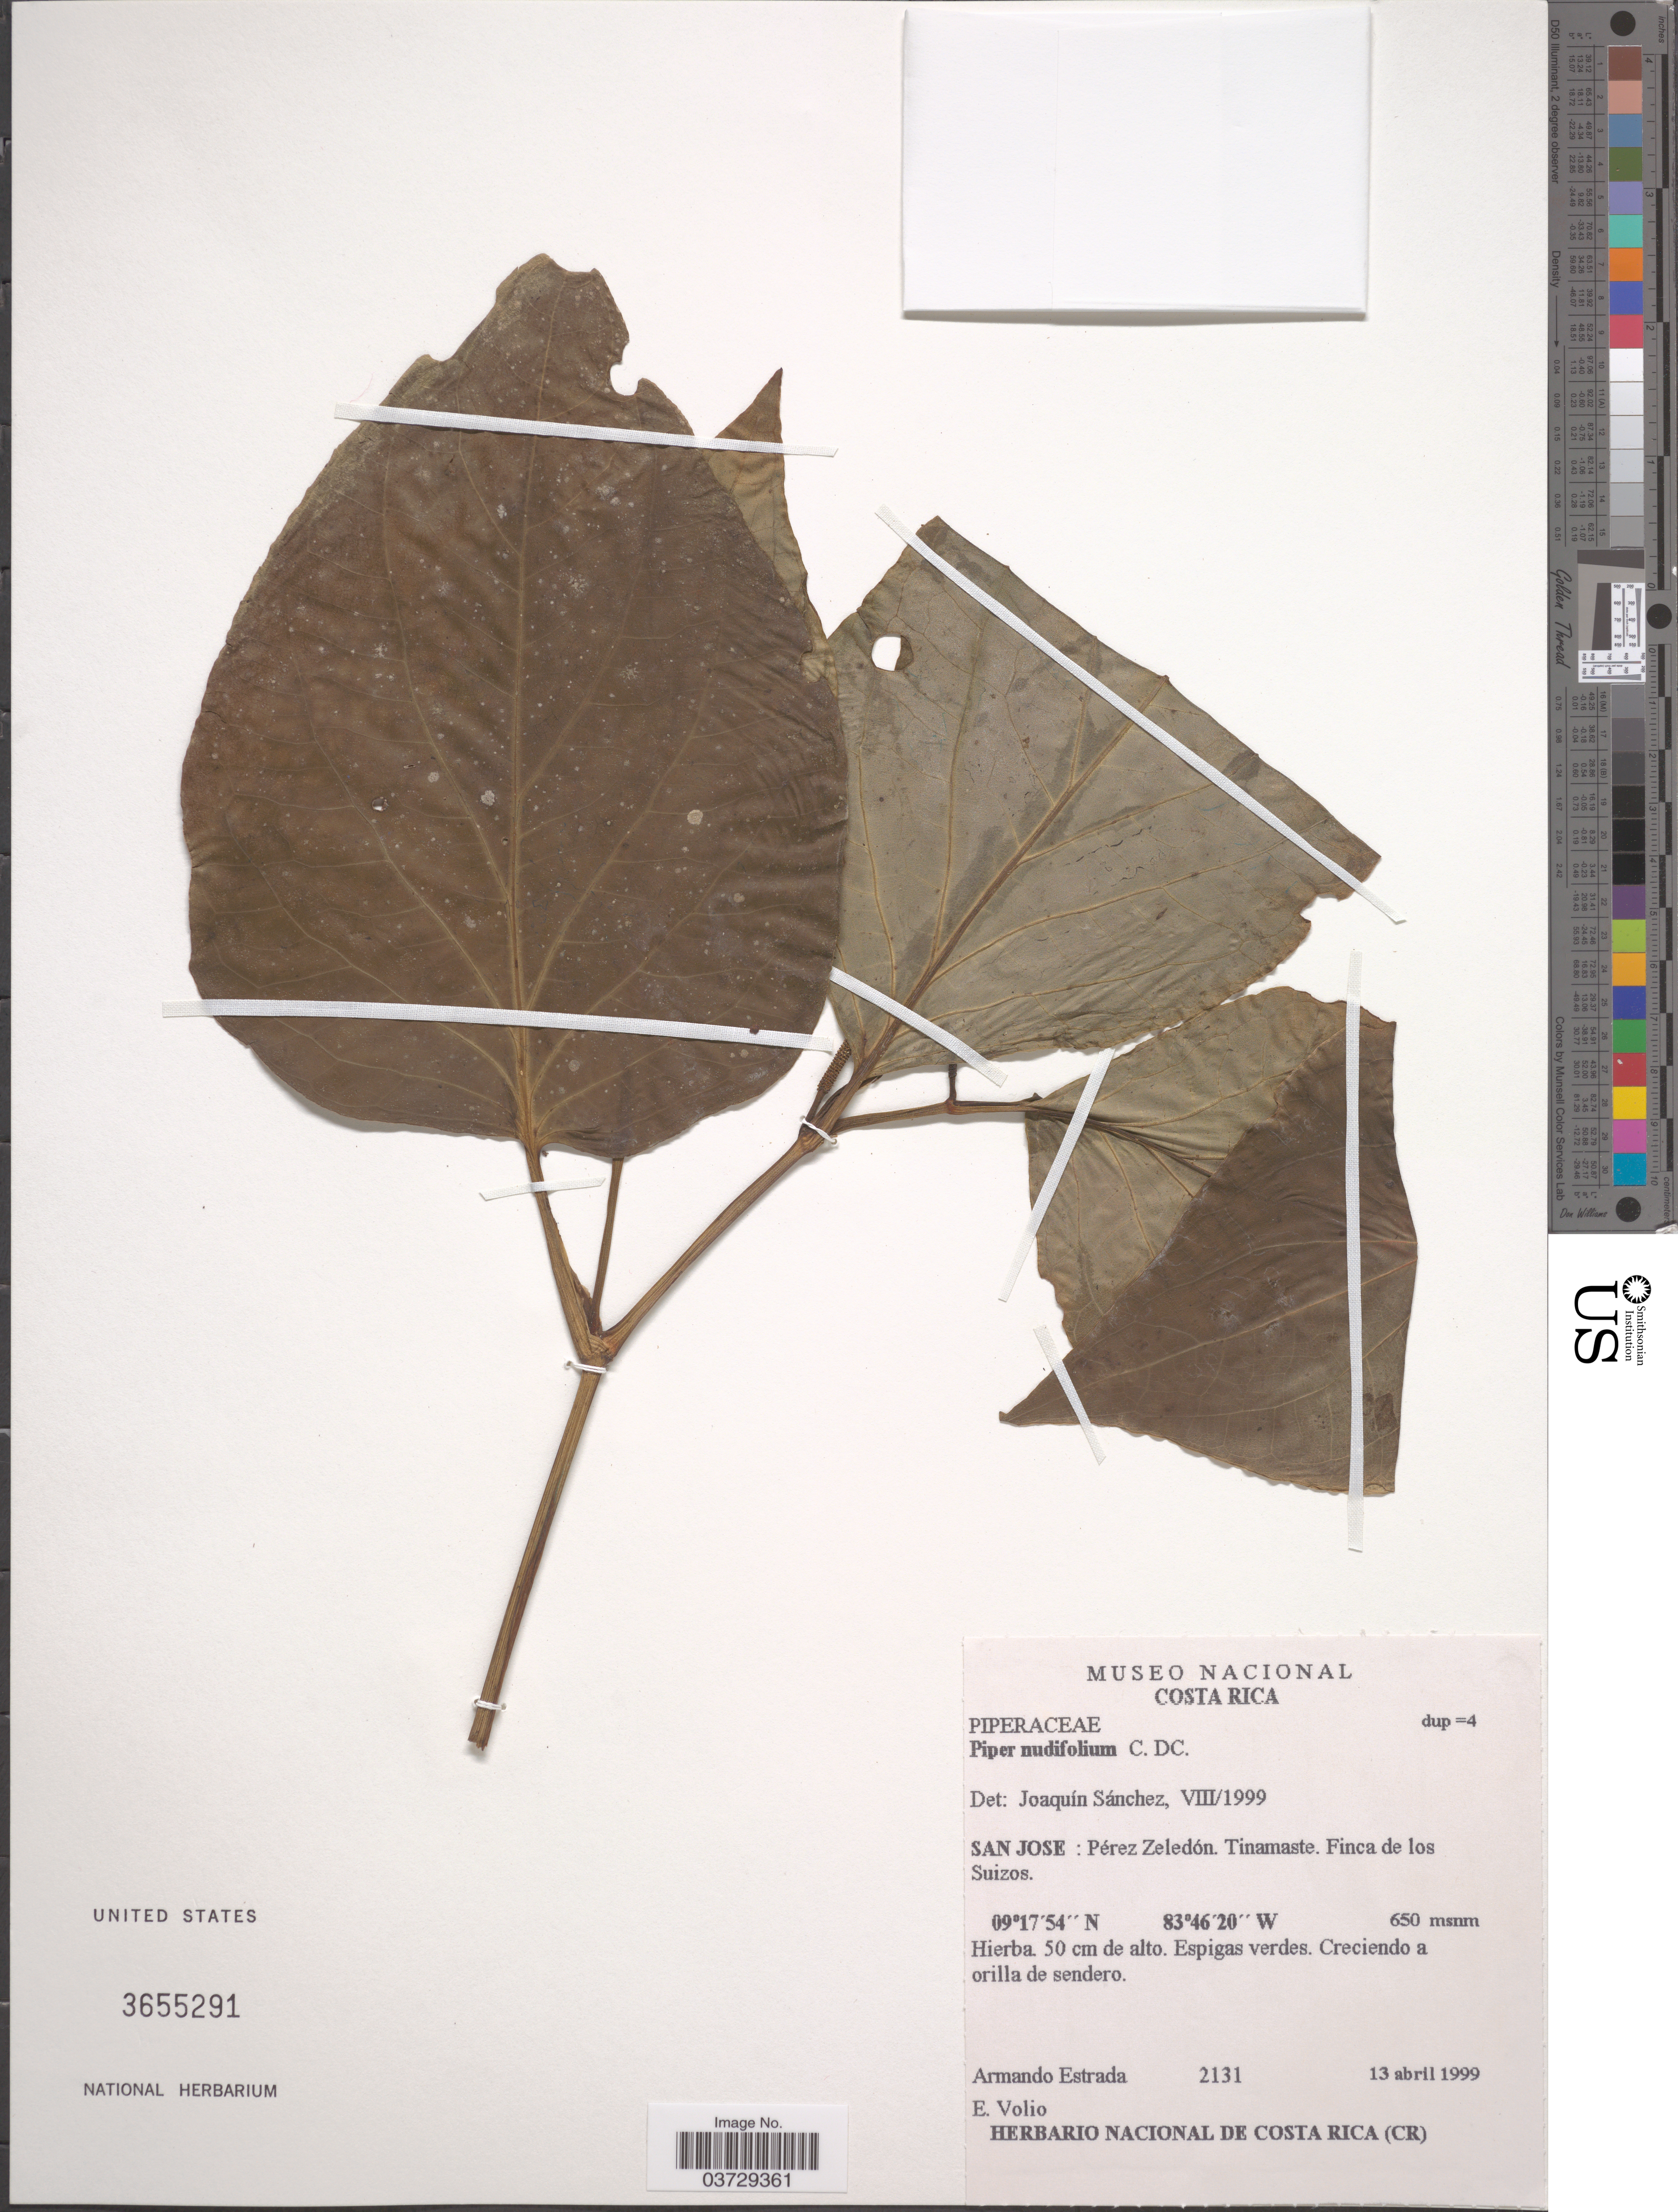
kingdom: Plantae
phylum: Tracheophyta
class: Magnoliopsida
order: Piperales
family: Piperaceae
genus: Piper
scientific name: Piper nudifolium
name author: C. DC.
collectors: A. Estrada & E. Volio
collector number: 2131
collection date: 1999-04-13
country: Costa Rica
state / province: San José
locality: Pérez Zeledón. Tinamaste. Finca de los Suizos.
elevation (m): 650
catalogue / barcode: US 3655291